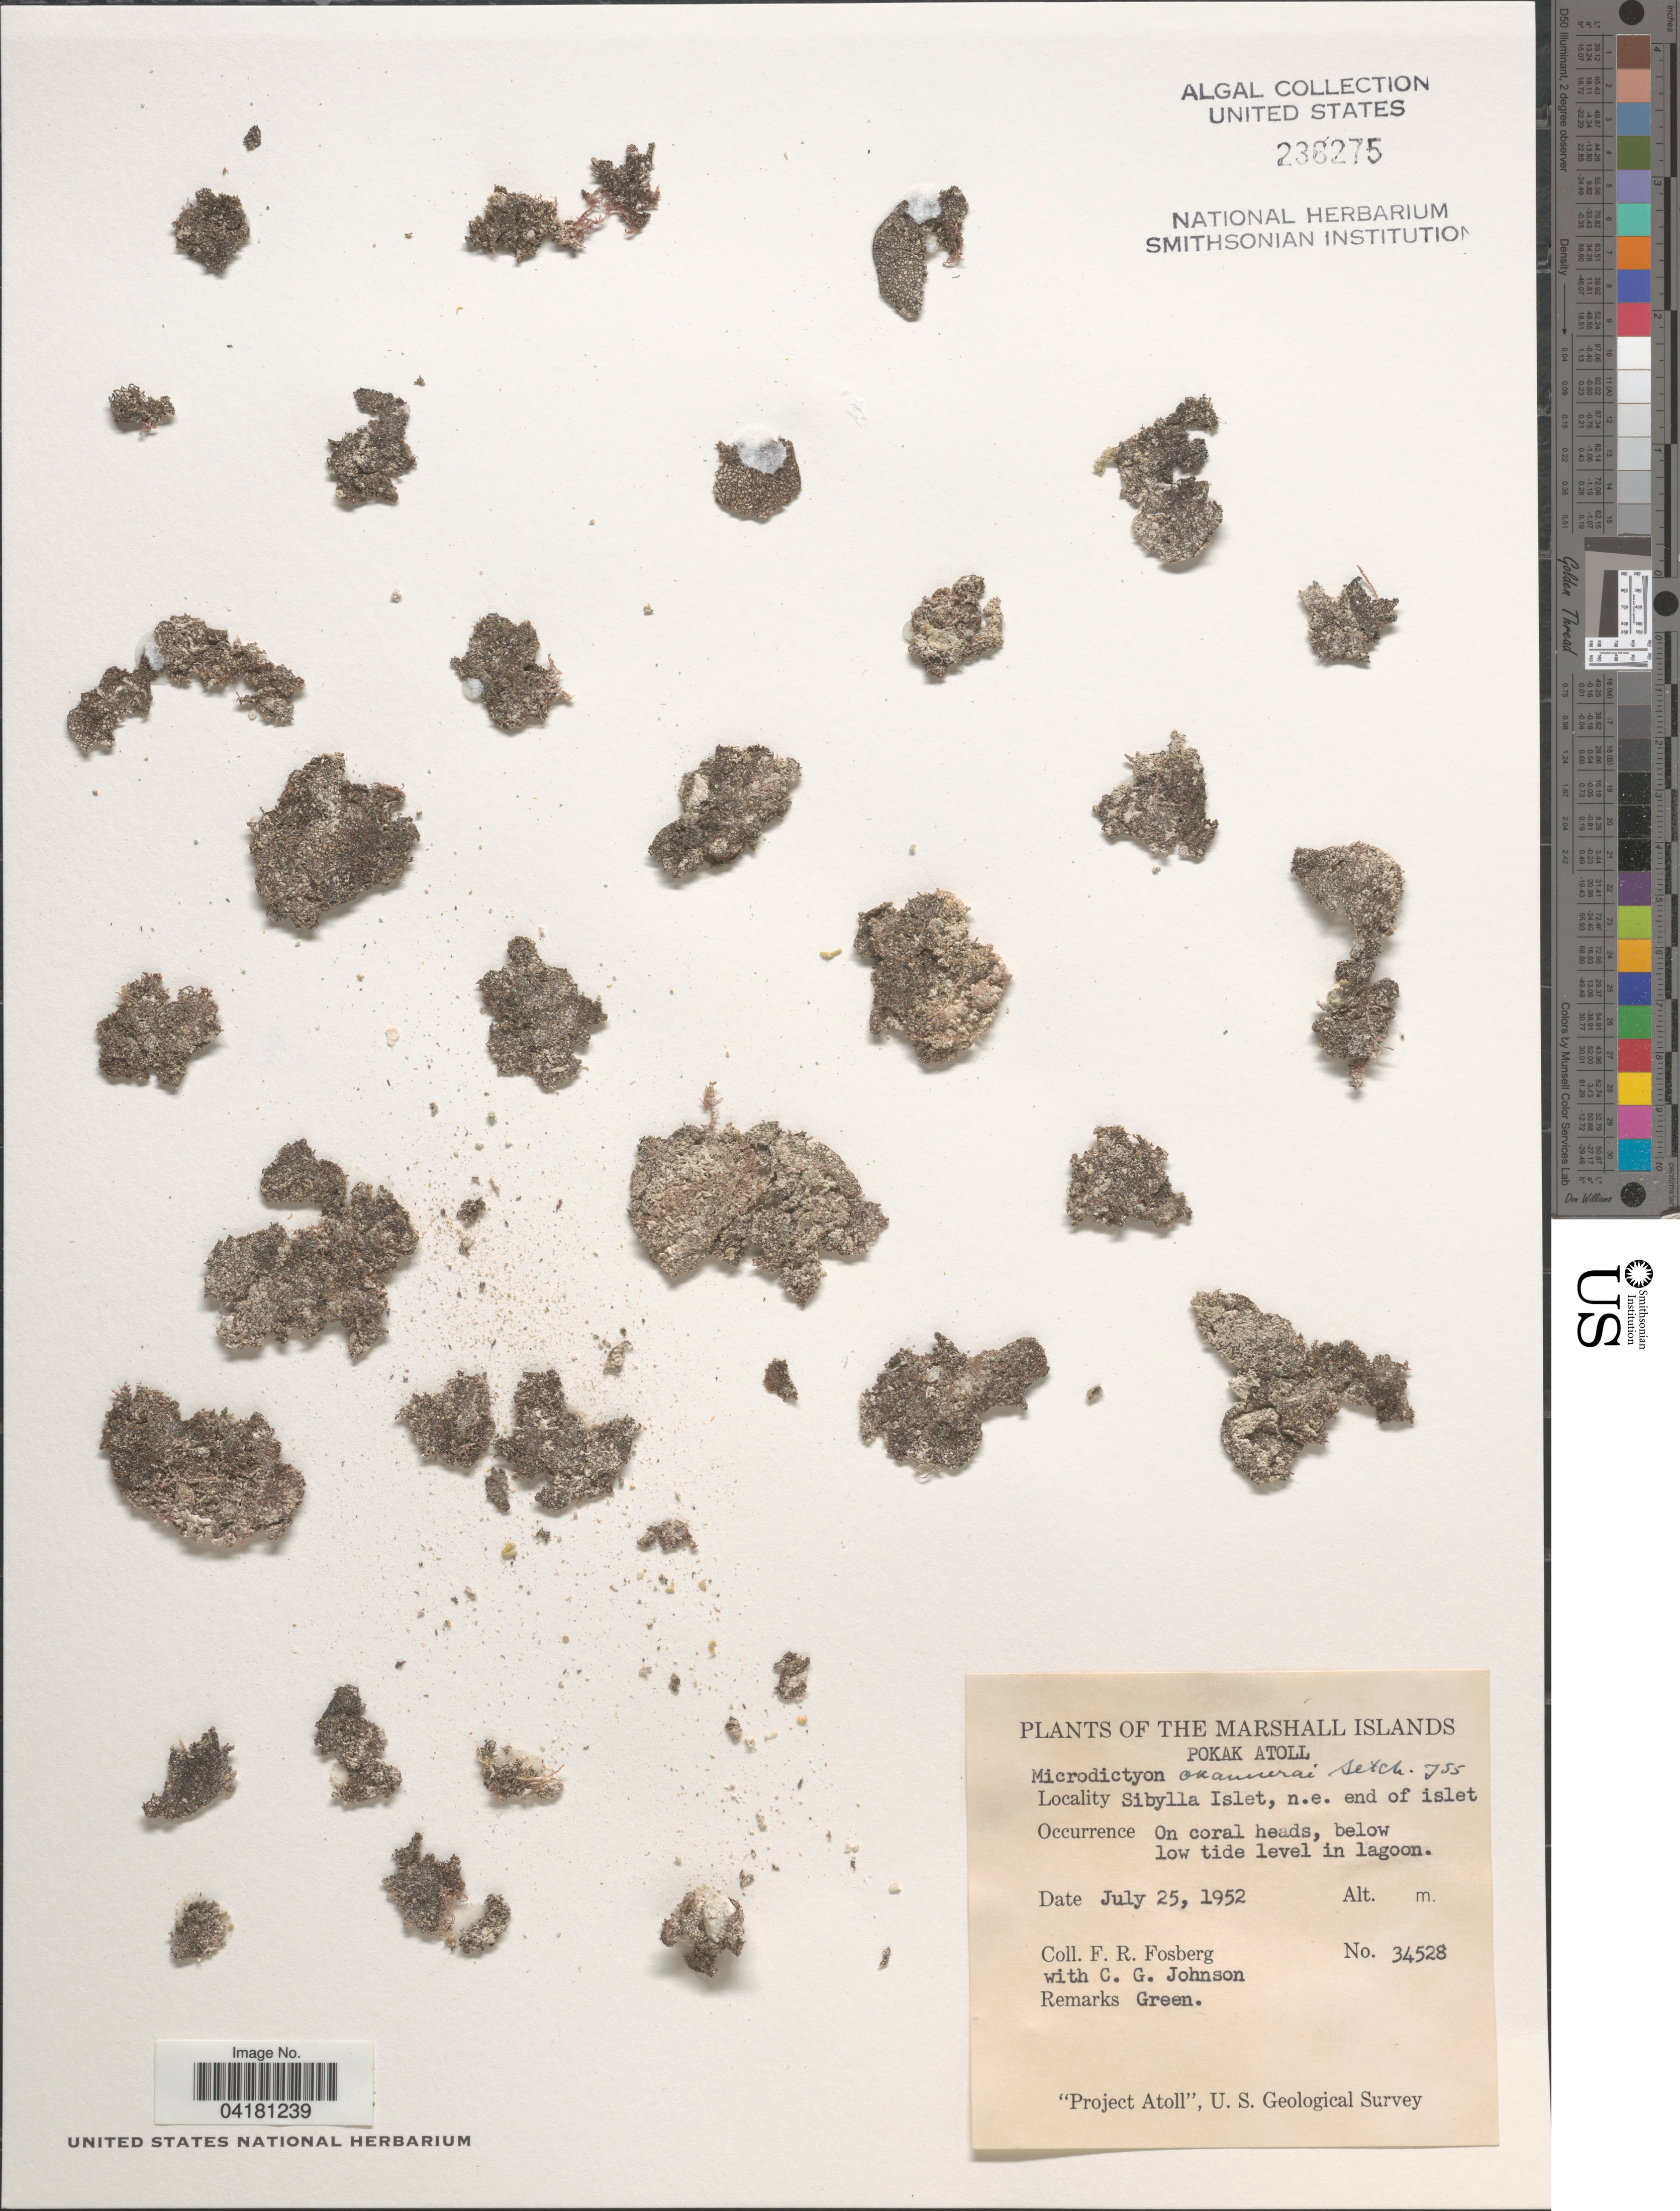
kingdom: Plantae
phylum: Chlorophyta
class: Ulvophyceae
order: Cladophorales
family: Anadyomenaceae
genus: Microdictyon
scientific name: Microdictyon okamurae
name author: Setch.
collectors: F. R. Fosberg & C. Johnson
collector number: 34528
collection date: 1952-07-25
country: Marshall Islands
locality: Pokak Atoll. Sibylla Islet, n.e. end of islet. "Project Atoll", U. S. Geological Survey.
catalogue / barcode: US 236275